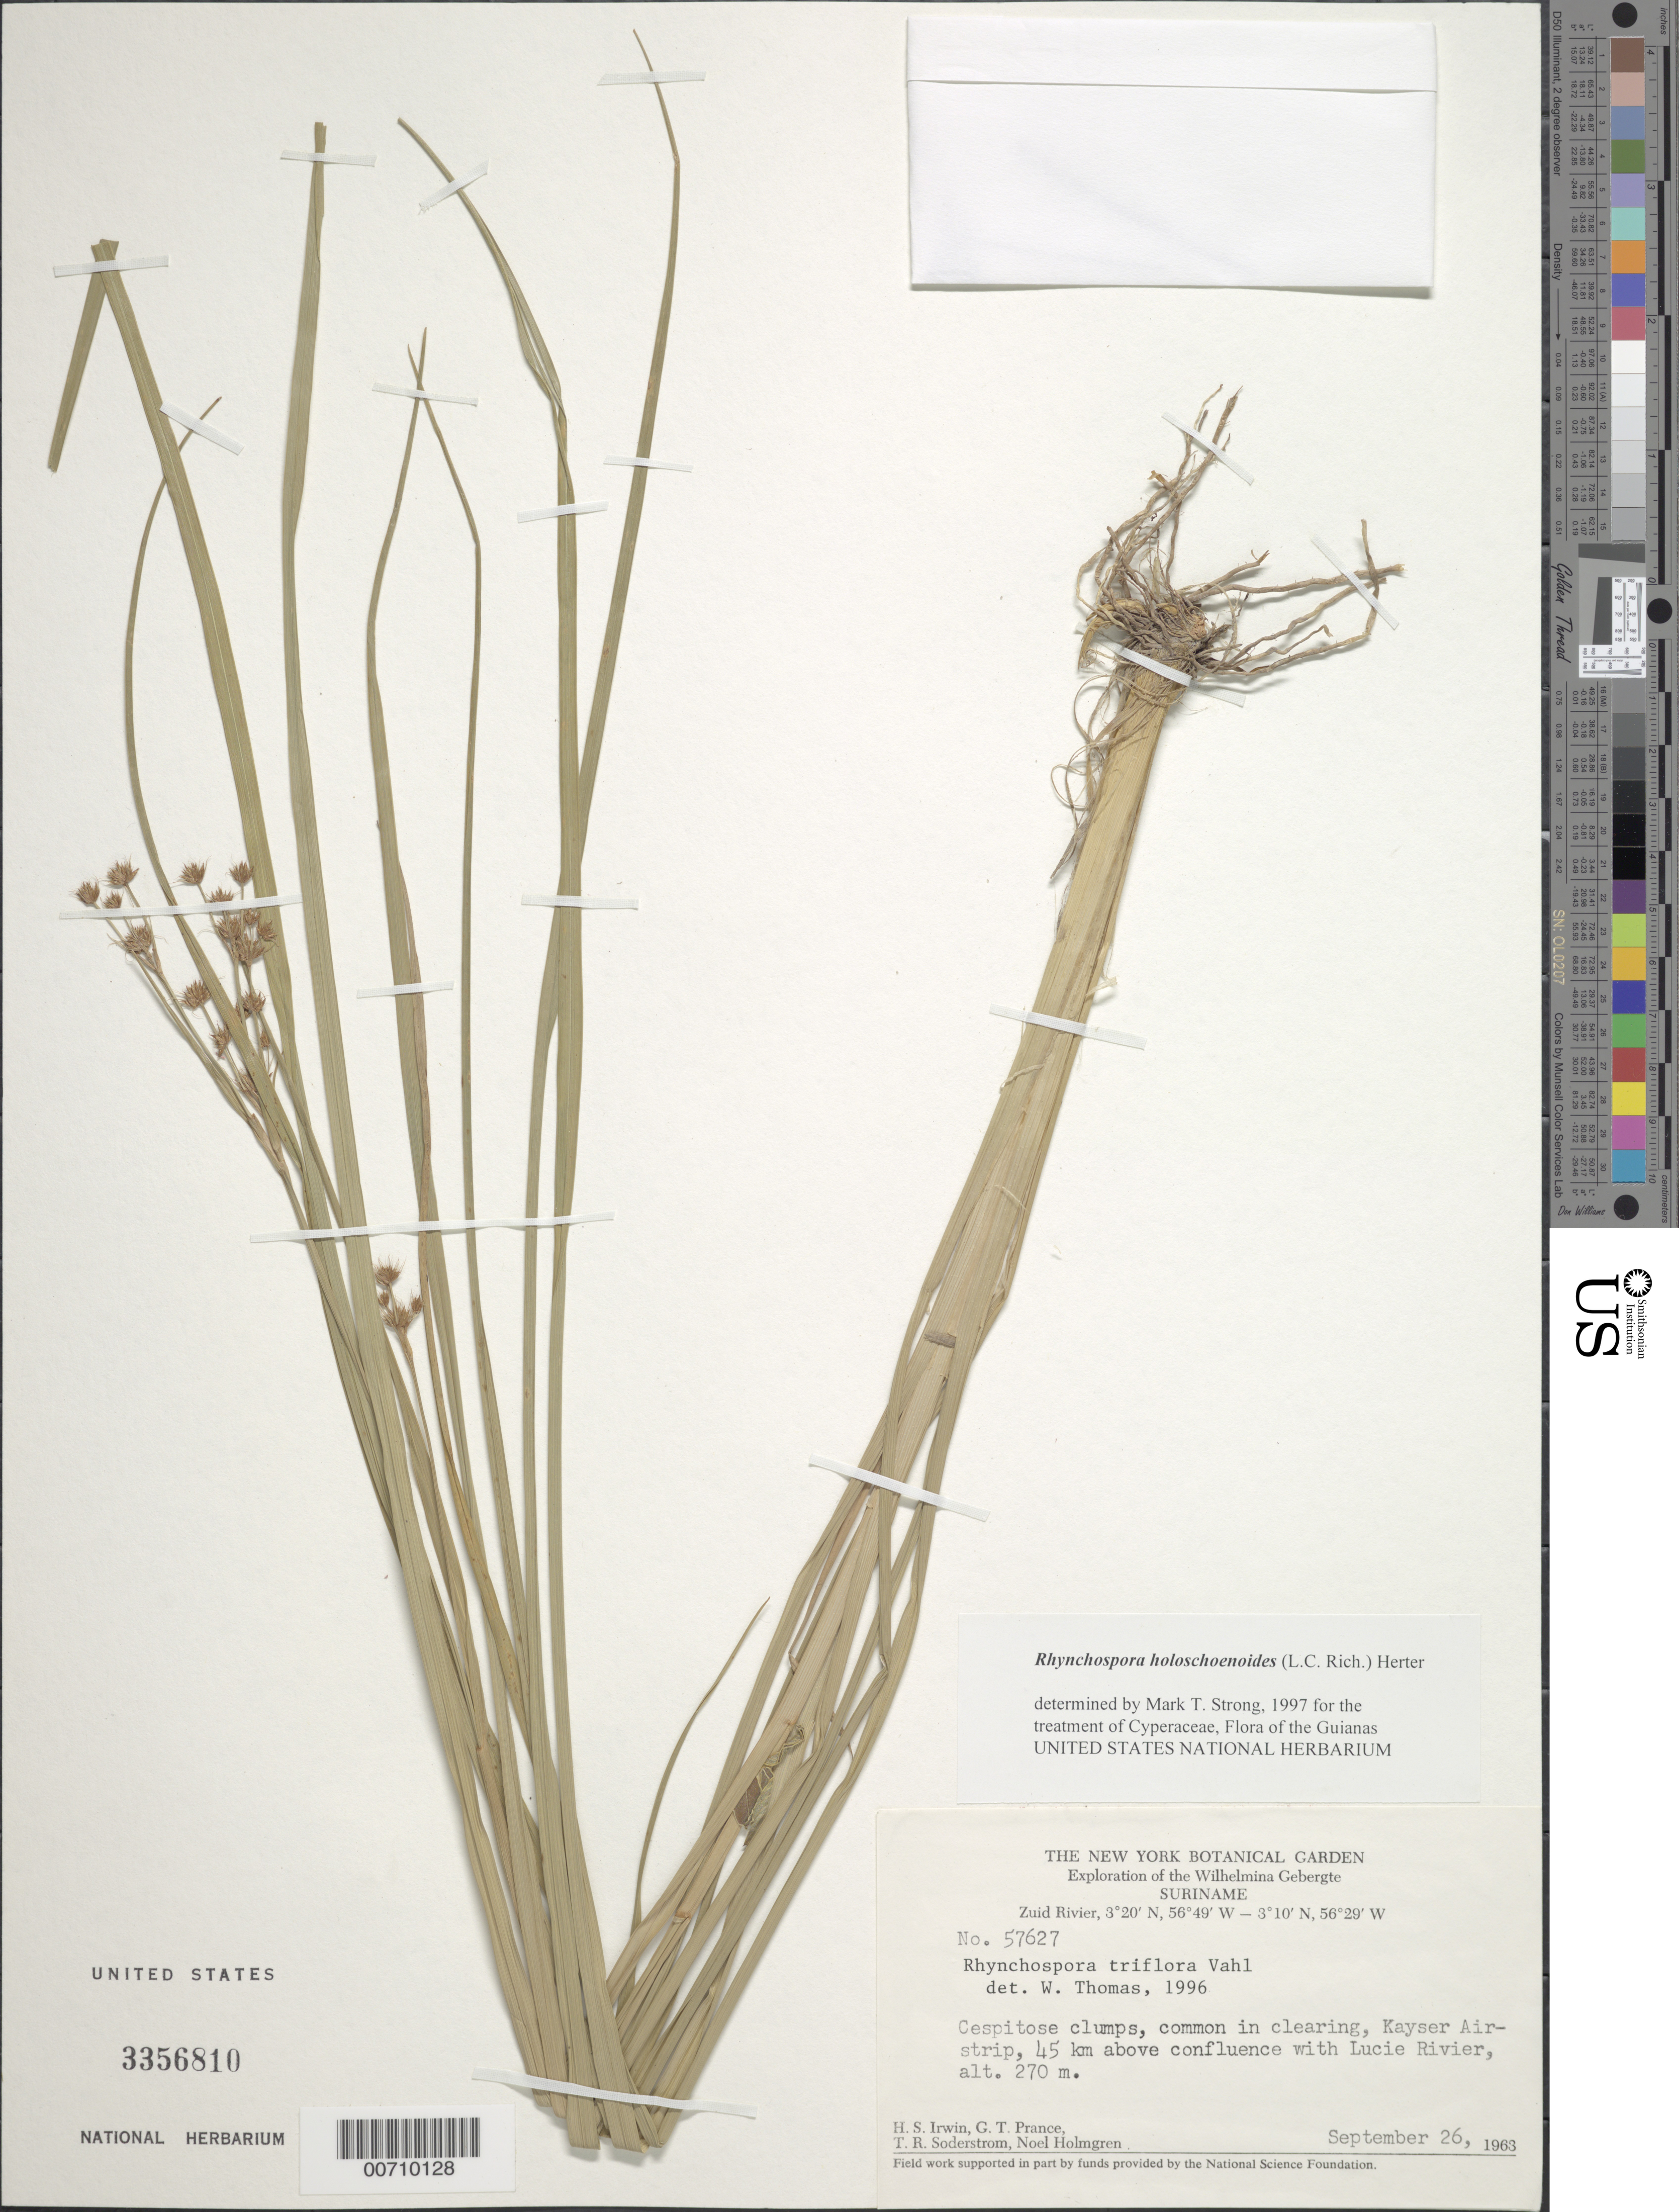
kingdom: Plantae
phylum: Tracheophyta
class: Liliopsida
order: Poales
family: Cyperaceae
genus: Rhynchospora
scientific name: Rhynchospora holoschoenoides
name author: (Rich.) Herter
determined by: Strong, M. T., (US), Smithsonian Institution - National Museum of Natural History (UNITED STATES)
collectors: H. Irwin, G. T. Prance, T. R. Soderstrom & N. H. Holmgren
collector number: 57627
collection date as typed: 26-Sep-63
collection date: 1963-09-26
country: Suriname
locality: Kayser Airstrip, Zuid R., 45 km above confl. with Lucie R., Wilhelmina Gebergte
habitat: Clearing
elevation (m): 270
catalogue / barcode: US 3356810